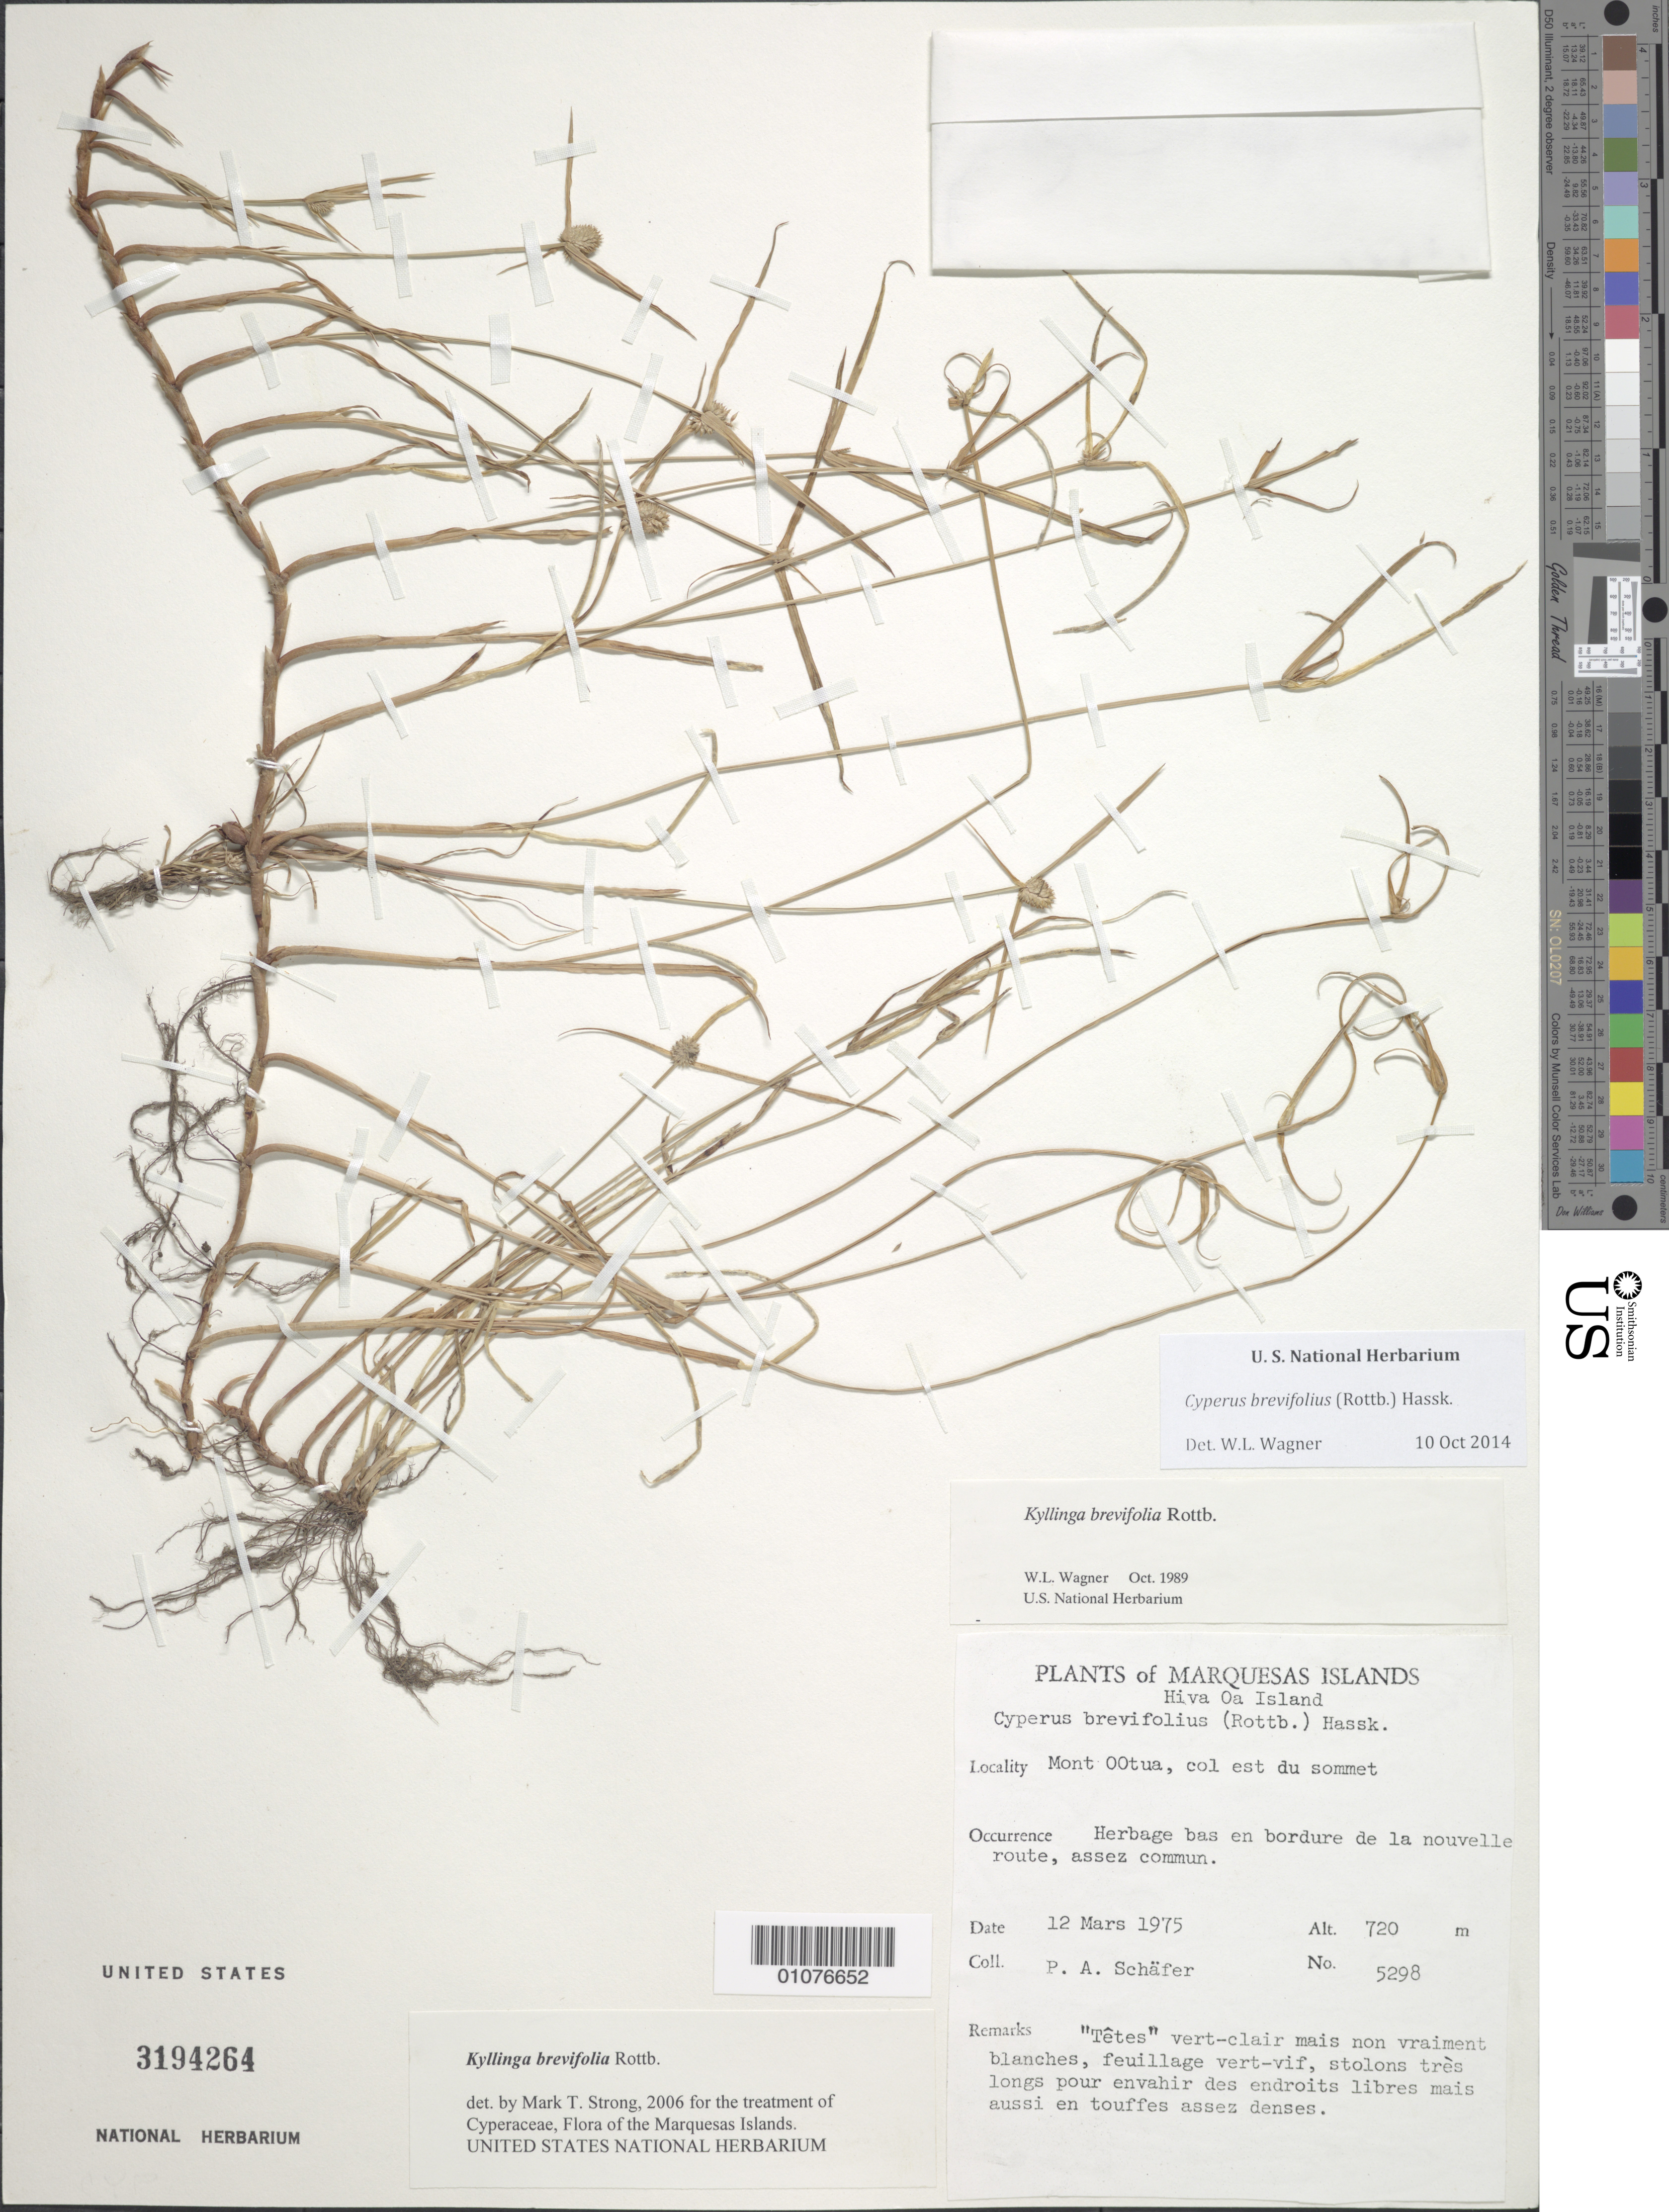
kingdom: Plantae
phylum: Tracheophyta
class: Liliopsida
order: Poales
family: Cyperaceae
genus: Cyperus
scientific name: Cyperus brevifolius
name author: (Rottb.) Hassk.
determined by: Lorence, David H., (PTBG), National Tropical Botanical Garden (UNITED STATES)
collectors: P. A. Schäfer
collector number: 5298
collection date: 1975-03-12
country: French Polynesia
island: Hiva Oa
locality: Mt. Ootua, col est du sommet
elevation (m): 720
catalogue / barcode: US 3194264